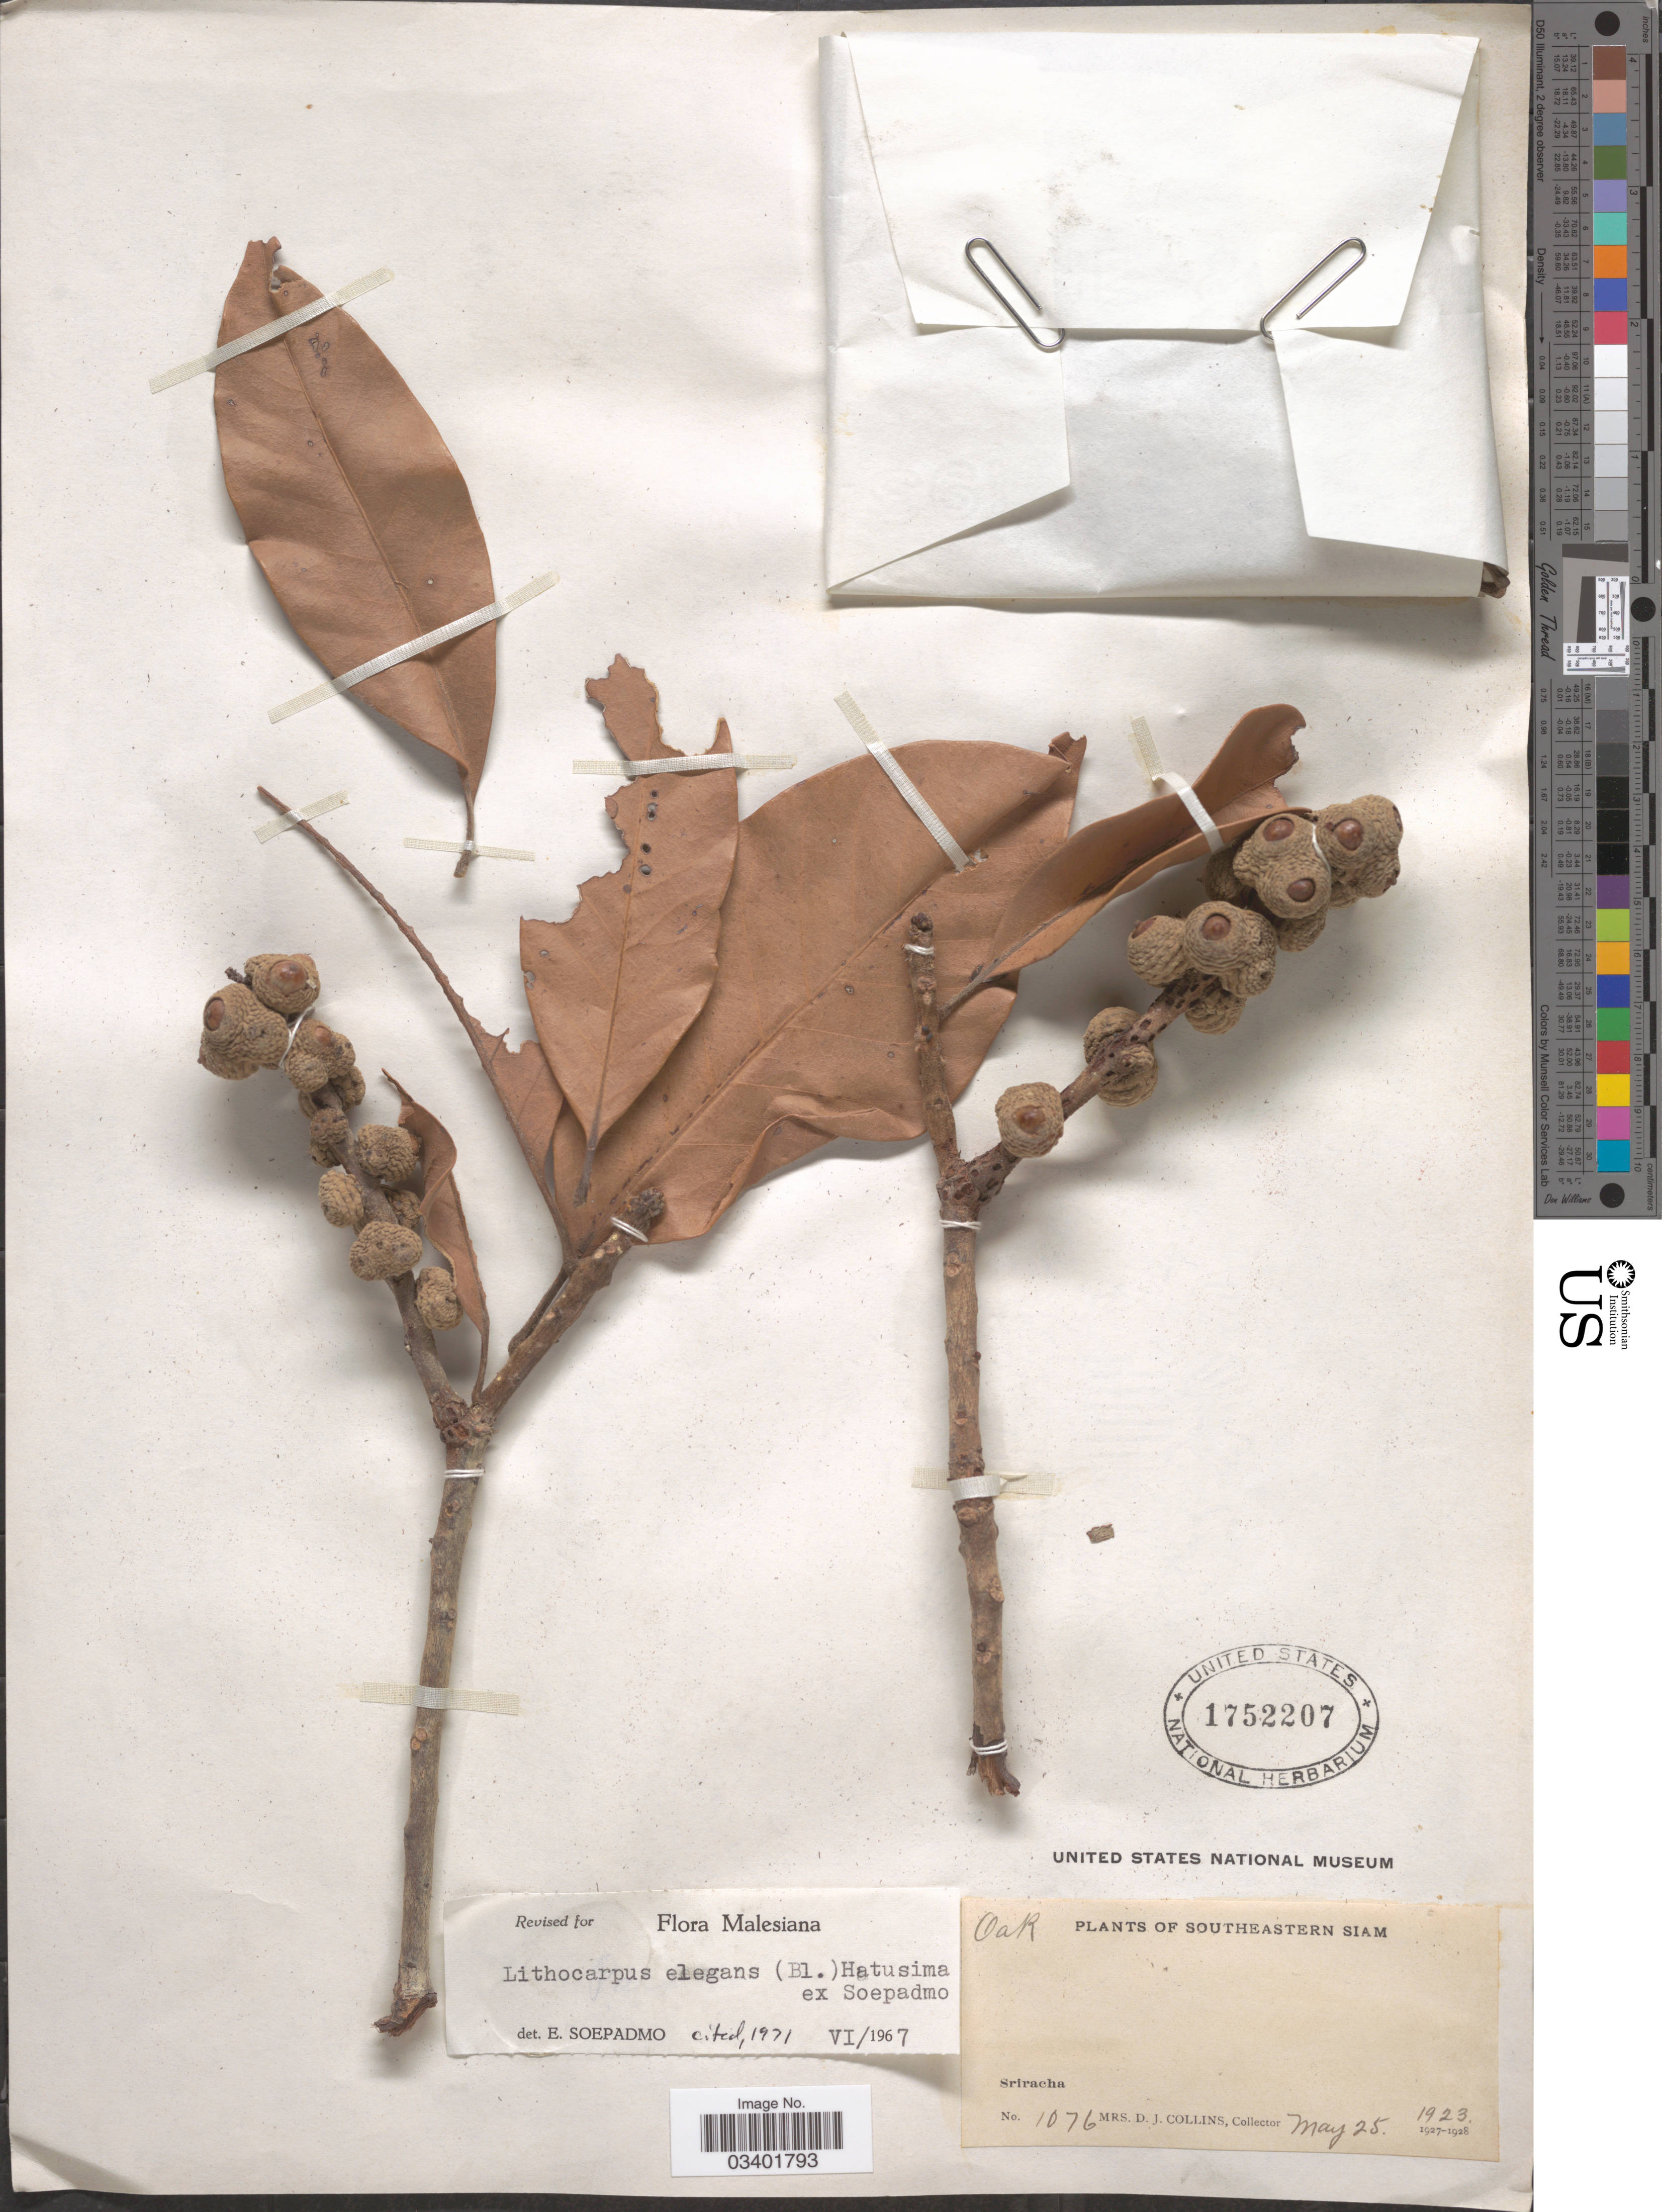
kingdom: Plantae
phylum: Tracheophyta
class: Magnoliopsida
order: Fagales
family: Fagaceae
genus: Lithocarpus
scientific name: Lithocarpus elegans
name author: (Blume) Hatus. ex Soepadmo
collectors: Mrs. D. J. Collins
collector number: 1076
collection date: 1923-05-25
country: Thailand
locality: Southeastern Siam, Sriracha.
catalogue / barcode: US 1752207